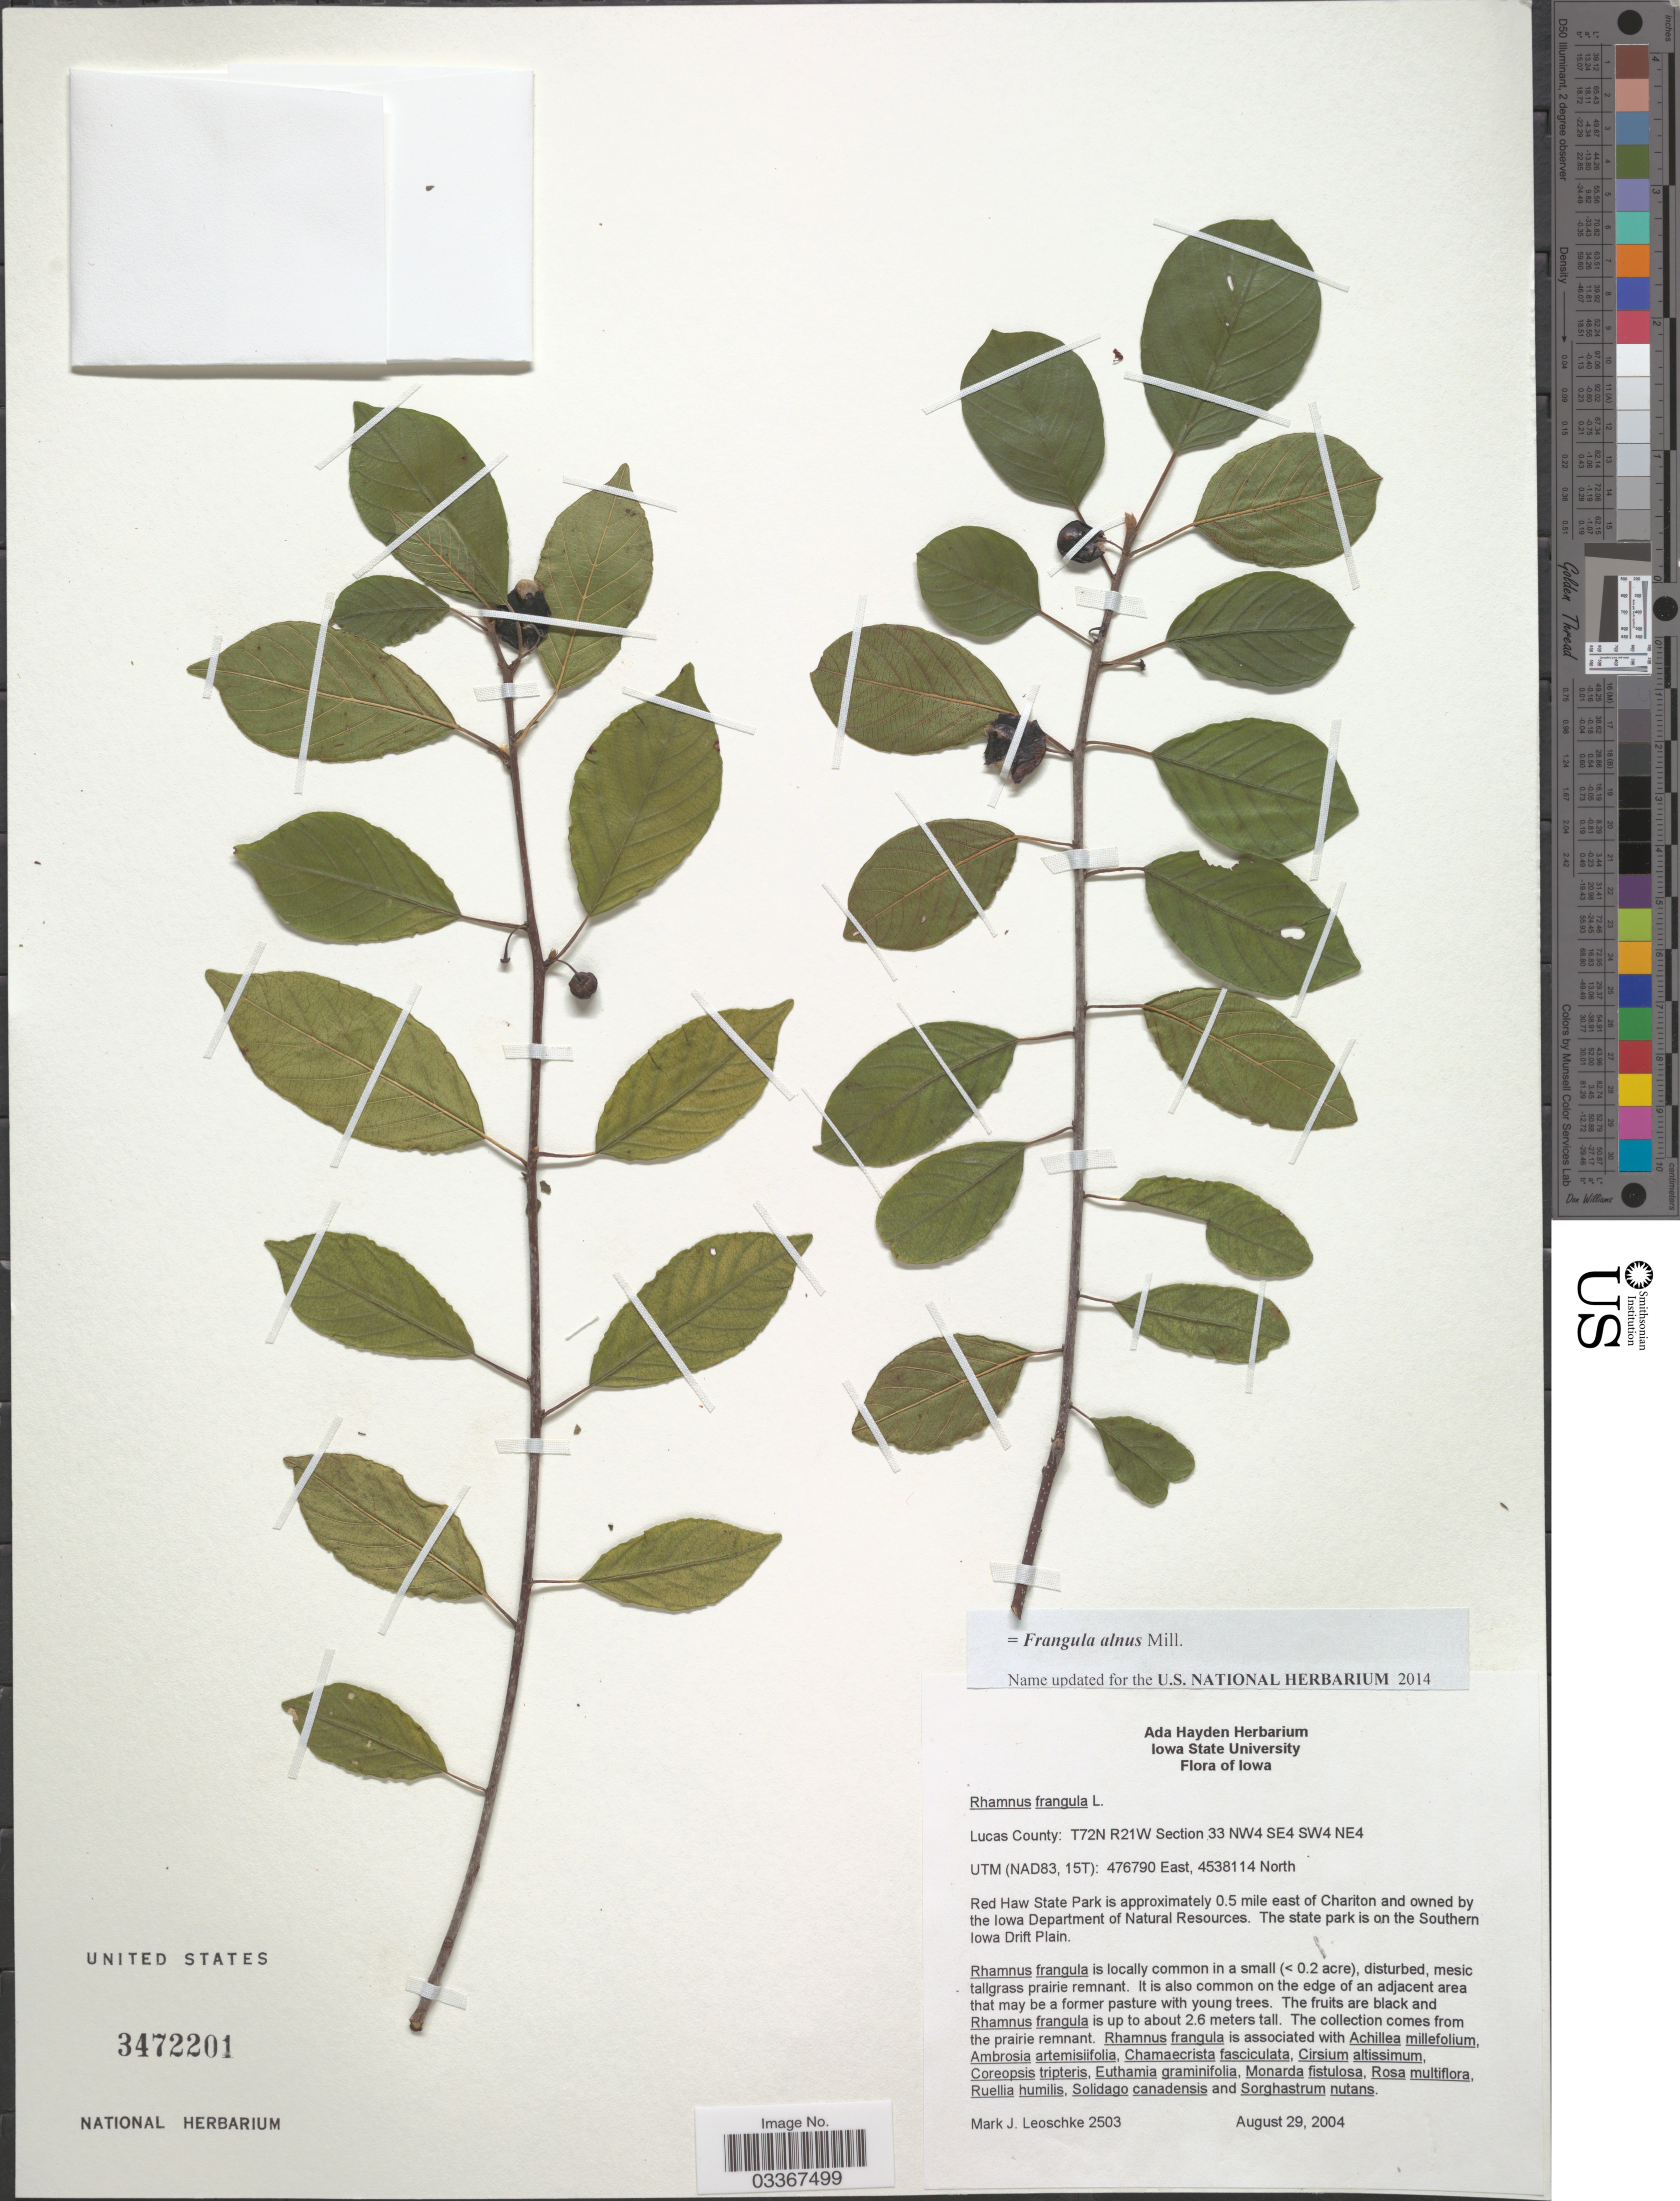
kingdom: Plantae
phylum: Tracheophyta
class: Magnoliopsida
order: Rosales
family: Rhamnaceae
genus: Frangula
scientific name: Frangula alnus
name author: Mill.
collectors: M. J. Leoschke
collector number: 2503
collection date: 2004-08-29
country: United States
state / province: Iowa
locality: Lucas County: T72N R21W Section 33 NW4 SE4 SW4 NE4. UTM (NAD83, 15T). Red Haw State Park is approximately 0.5 mile east of Chariton and owned by the Iowa Department of Natural Resources. The state park is on the Southern Iowa Drift Plain.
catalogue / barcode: US 3472201